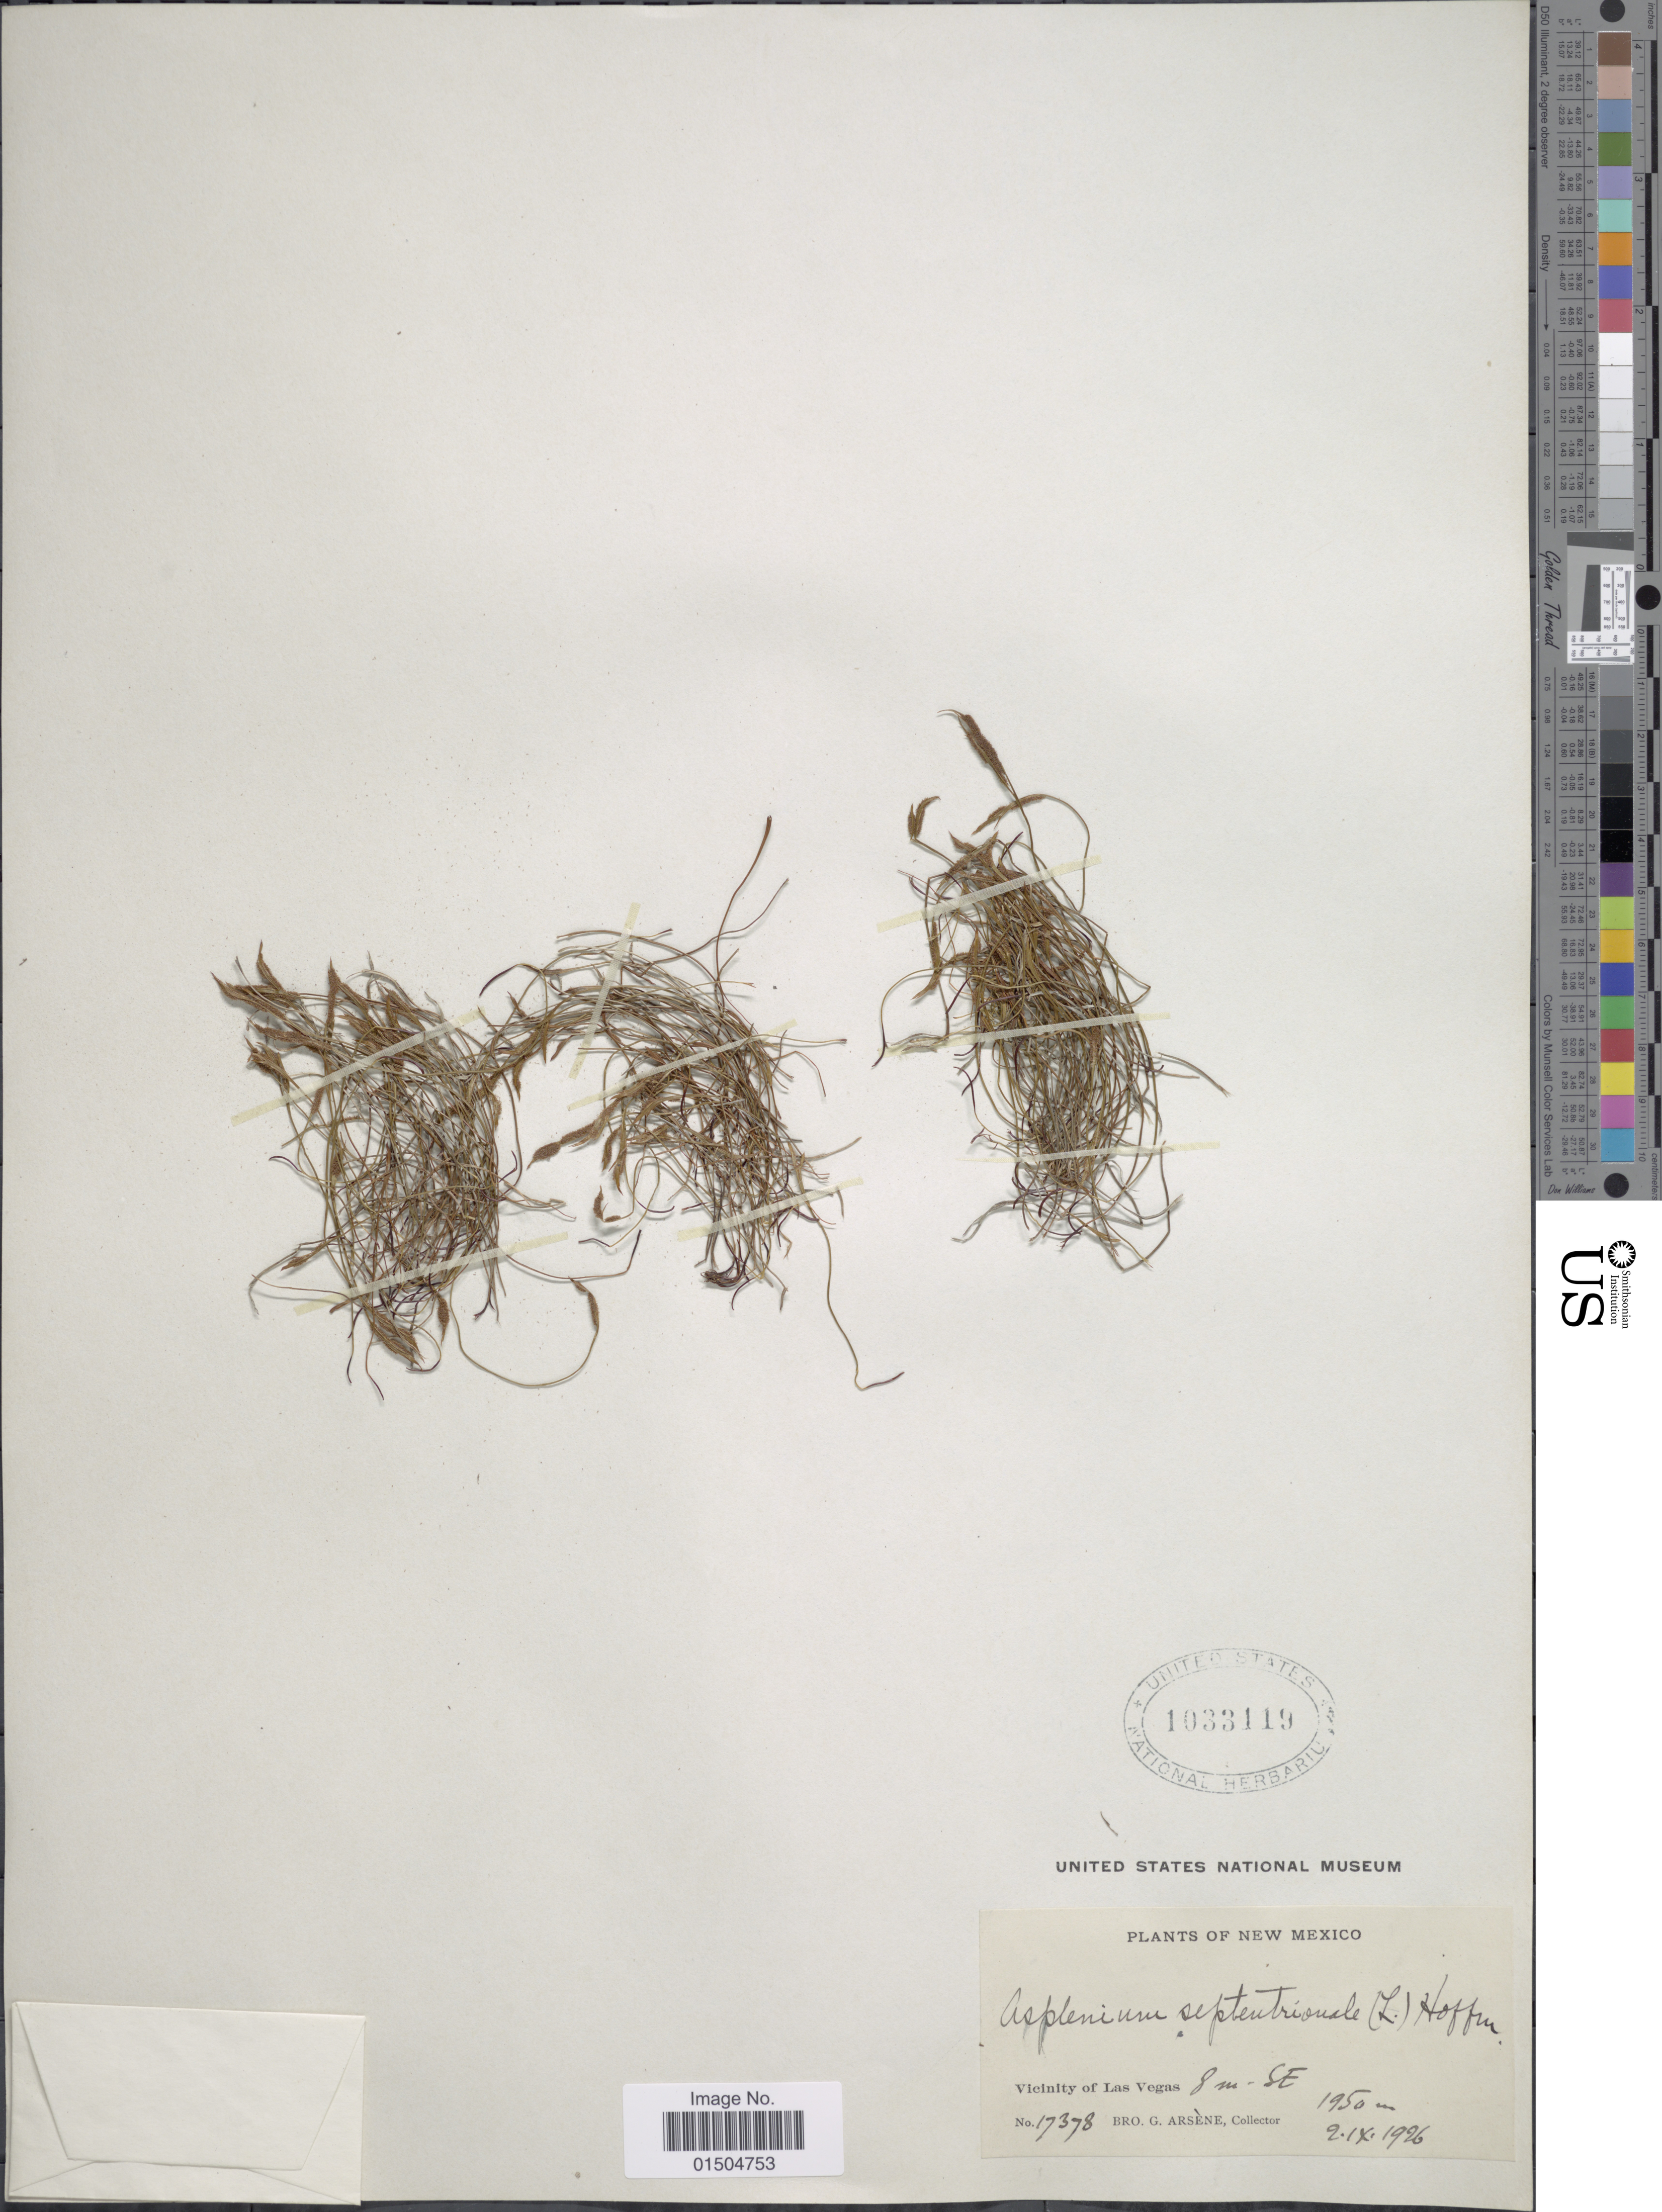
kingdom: Plantae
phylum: Tracheophyta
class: Polypodiopsida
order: Polypodiales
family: Aspleniaceae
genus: Asplenium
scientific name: Asplenium septentrionale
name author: (L.) Hoffm.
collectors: Bro. G. Arsène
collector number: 17378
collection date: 1926-09-02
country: United States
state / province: New Mexico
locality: Vicinity of Las Vegas, 8 m. SE.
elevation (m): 1950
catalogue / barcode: US 1033119